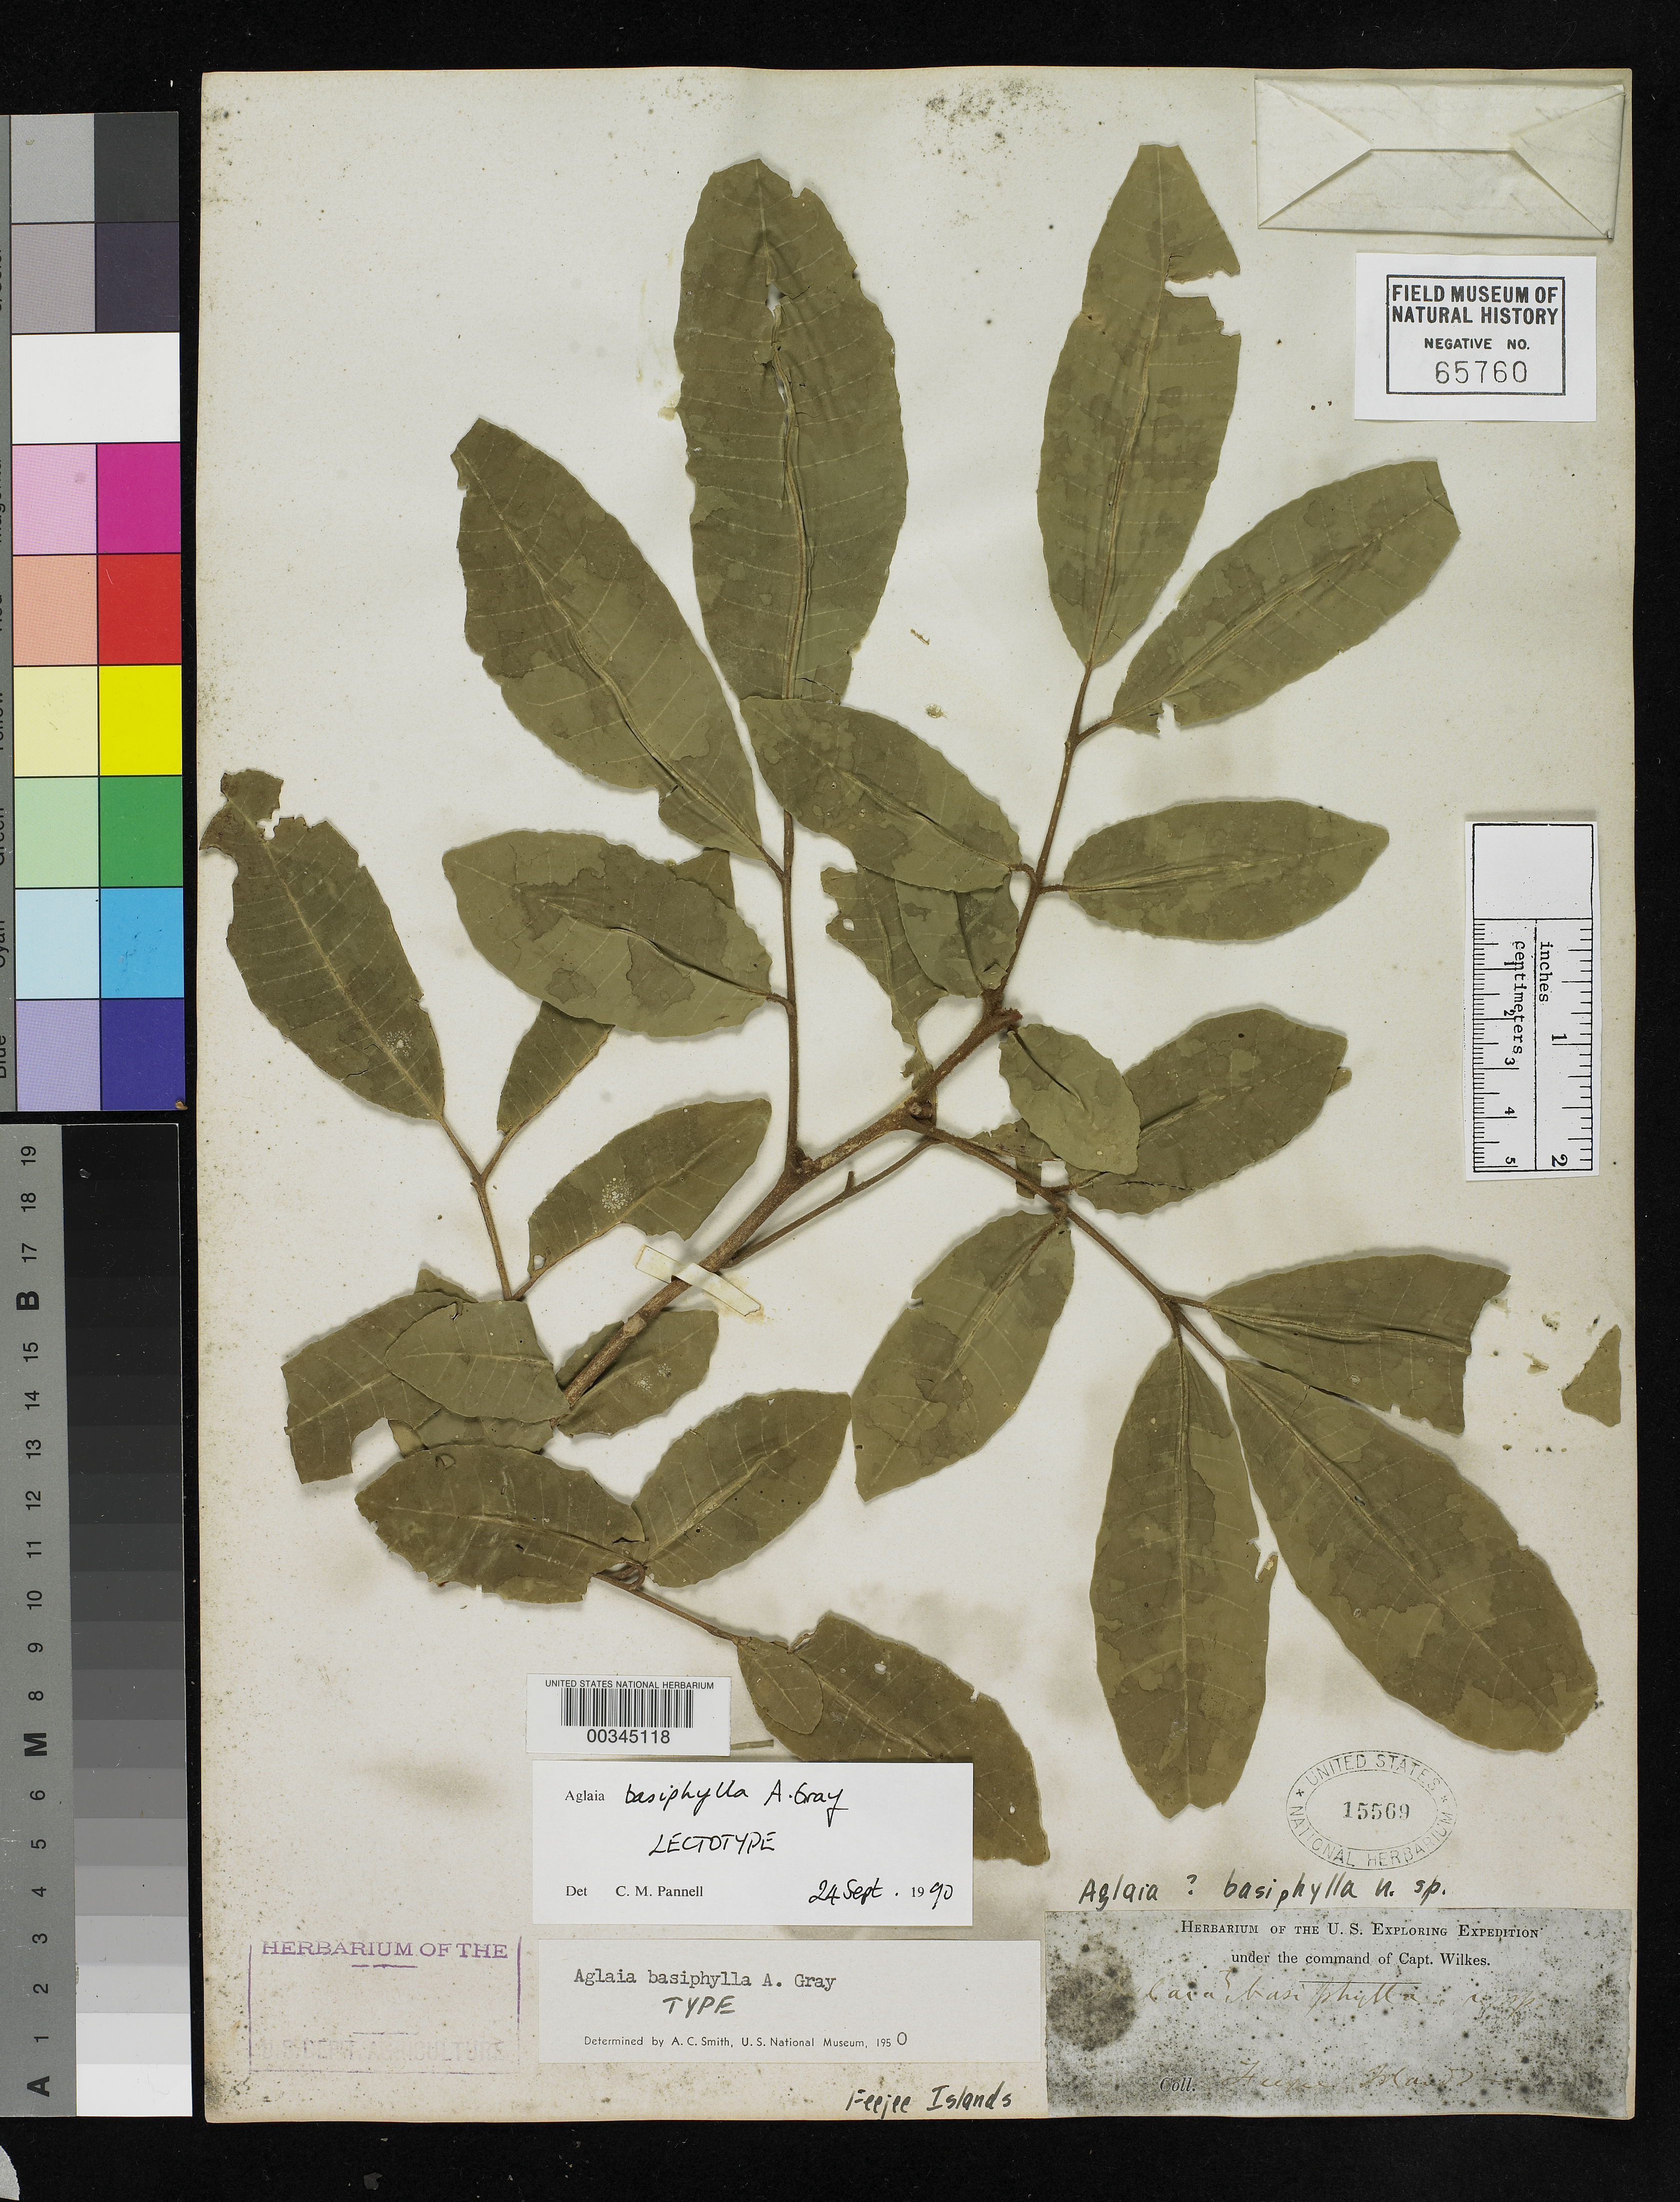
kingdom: Plantae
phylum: Tracheophyta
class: Magnoliopsida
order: Sapindales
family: Meliaceae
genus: Aglaia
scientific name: Aglaia basiphylla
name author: A. Gray in Wilkes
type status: Lectotype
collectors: Wilkes Explor. Exped.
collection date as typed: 1838 to -- --- 1842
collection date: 1838/1842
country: Fiji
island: Ovalau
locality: Ovalau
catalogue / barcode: US 15569